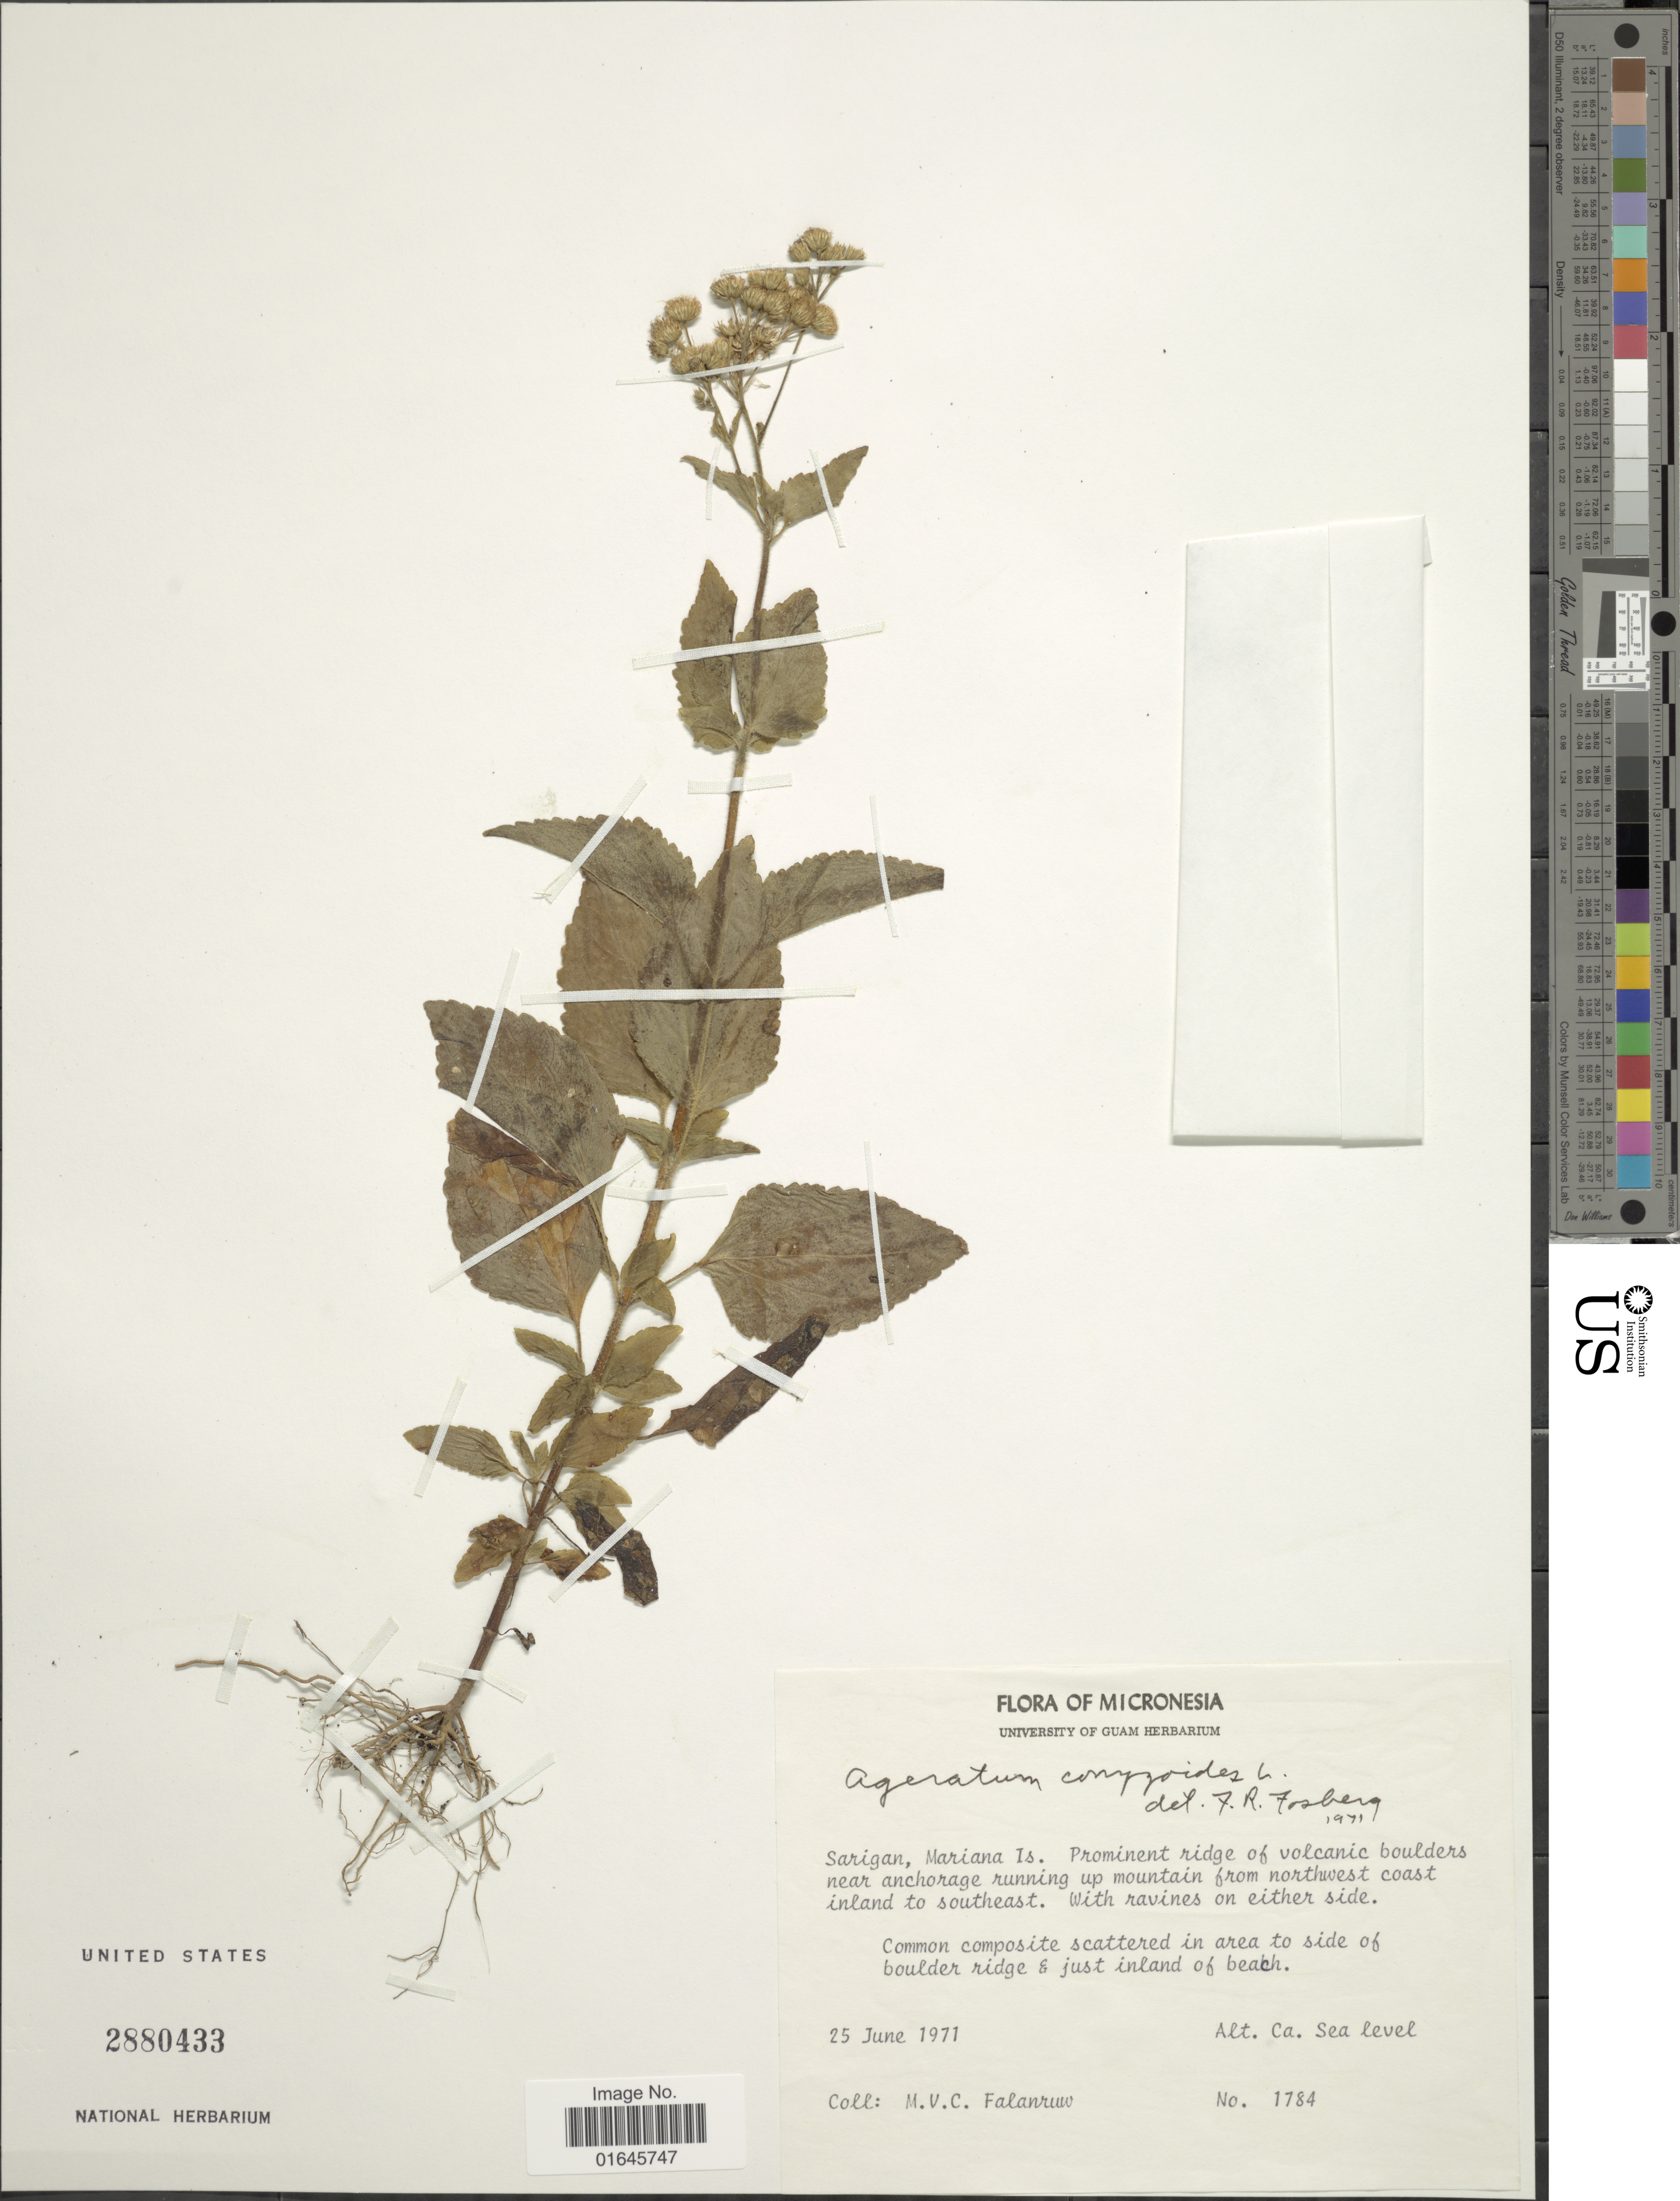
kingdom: Plantae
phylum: Tracheophyta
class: Magnoliopsida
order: Asterales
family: Asteraceae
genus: Ageratum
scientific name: Ageratum conyzoides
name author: L.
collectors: M. V. Falanruw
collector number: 1784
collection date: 1971-06-25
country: Northern Mariana Islands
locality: Sariguan, Mariana Isl. Prominent ridge of Volcanic boulders near anchorage running up mountains from northwest coast inland to southwest, in area of boulder ridge e. just inland of beach, Micronesia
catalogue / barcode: US 2880433